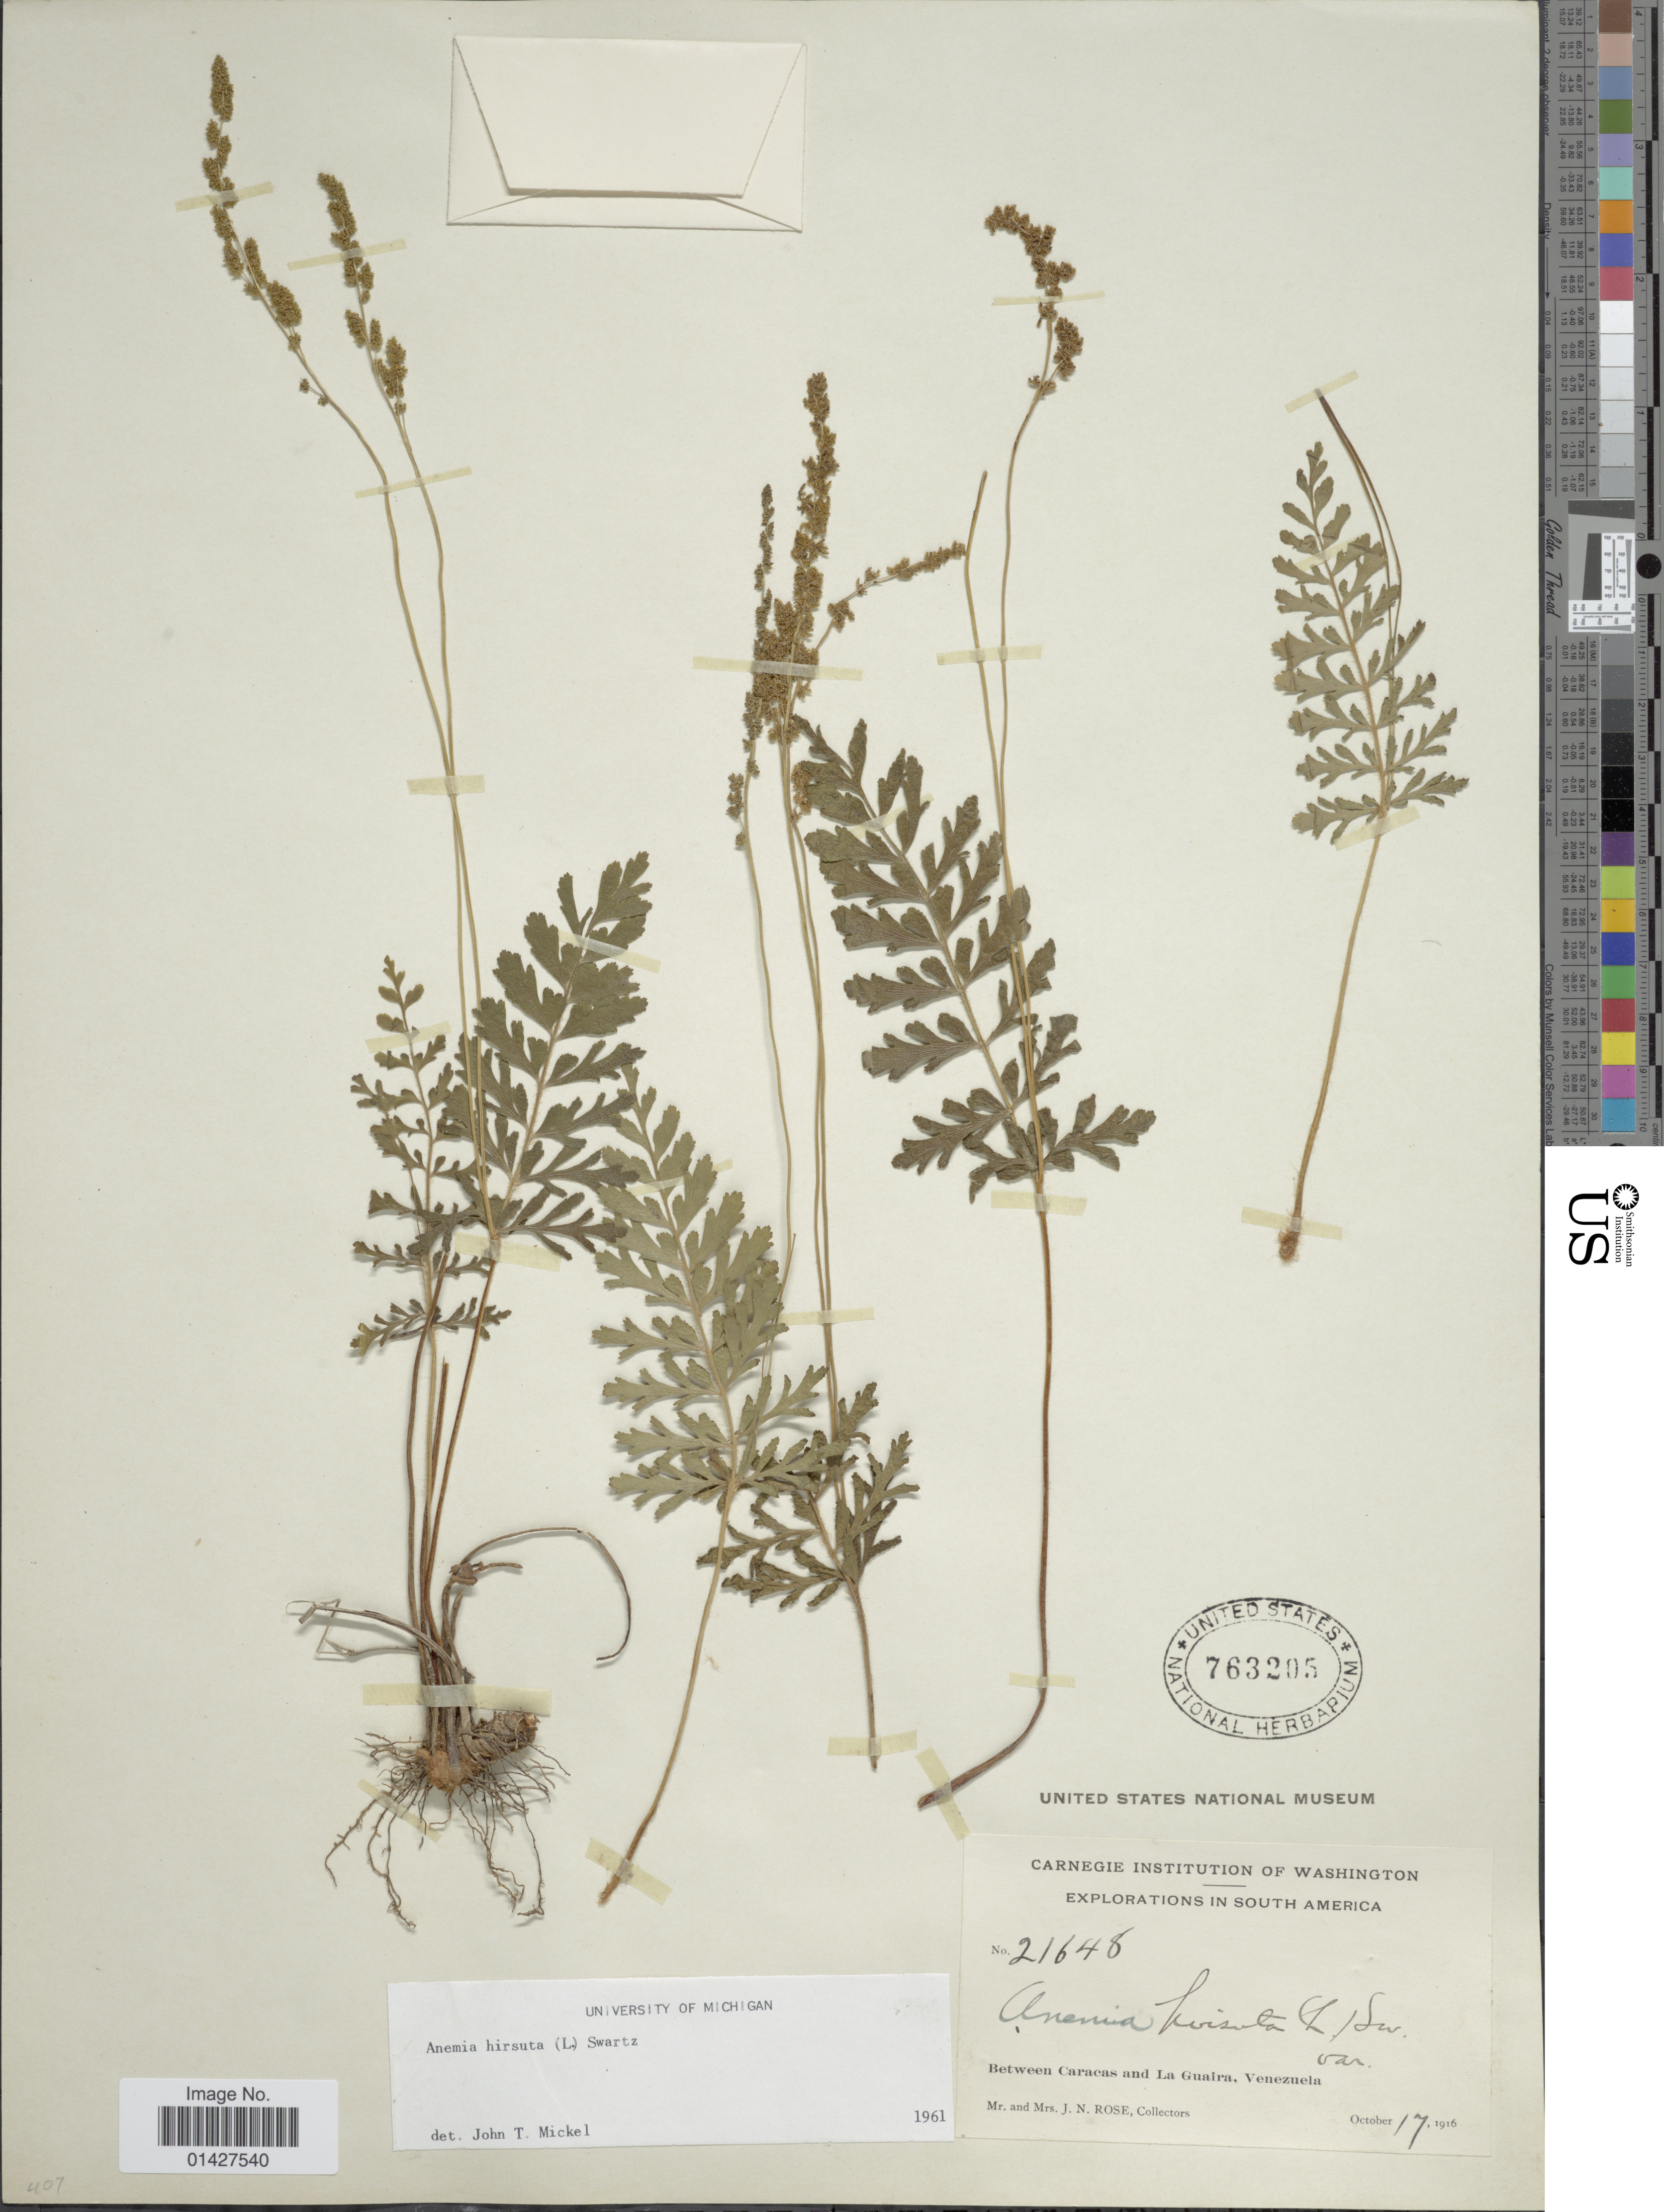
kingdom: Plantae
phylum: Tracheophyta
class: Polypodiopsida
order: Schizaeales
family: Anemiaceae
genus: Anemia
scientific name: Anemia hirsuta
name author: (L.) Sw.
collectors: J. N. Rose & L. B. Rose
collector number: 21648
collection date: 1916-10-17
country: Venezuela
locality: Between Caracas and La Guaira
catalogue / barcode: US 763205